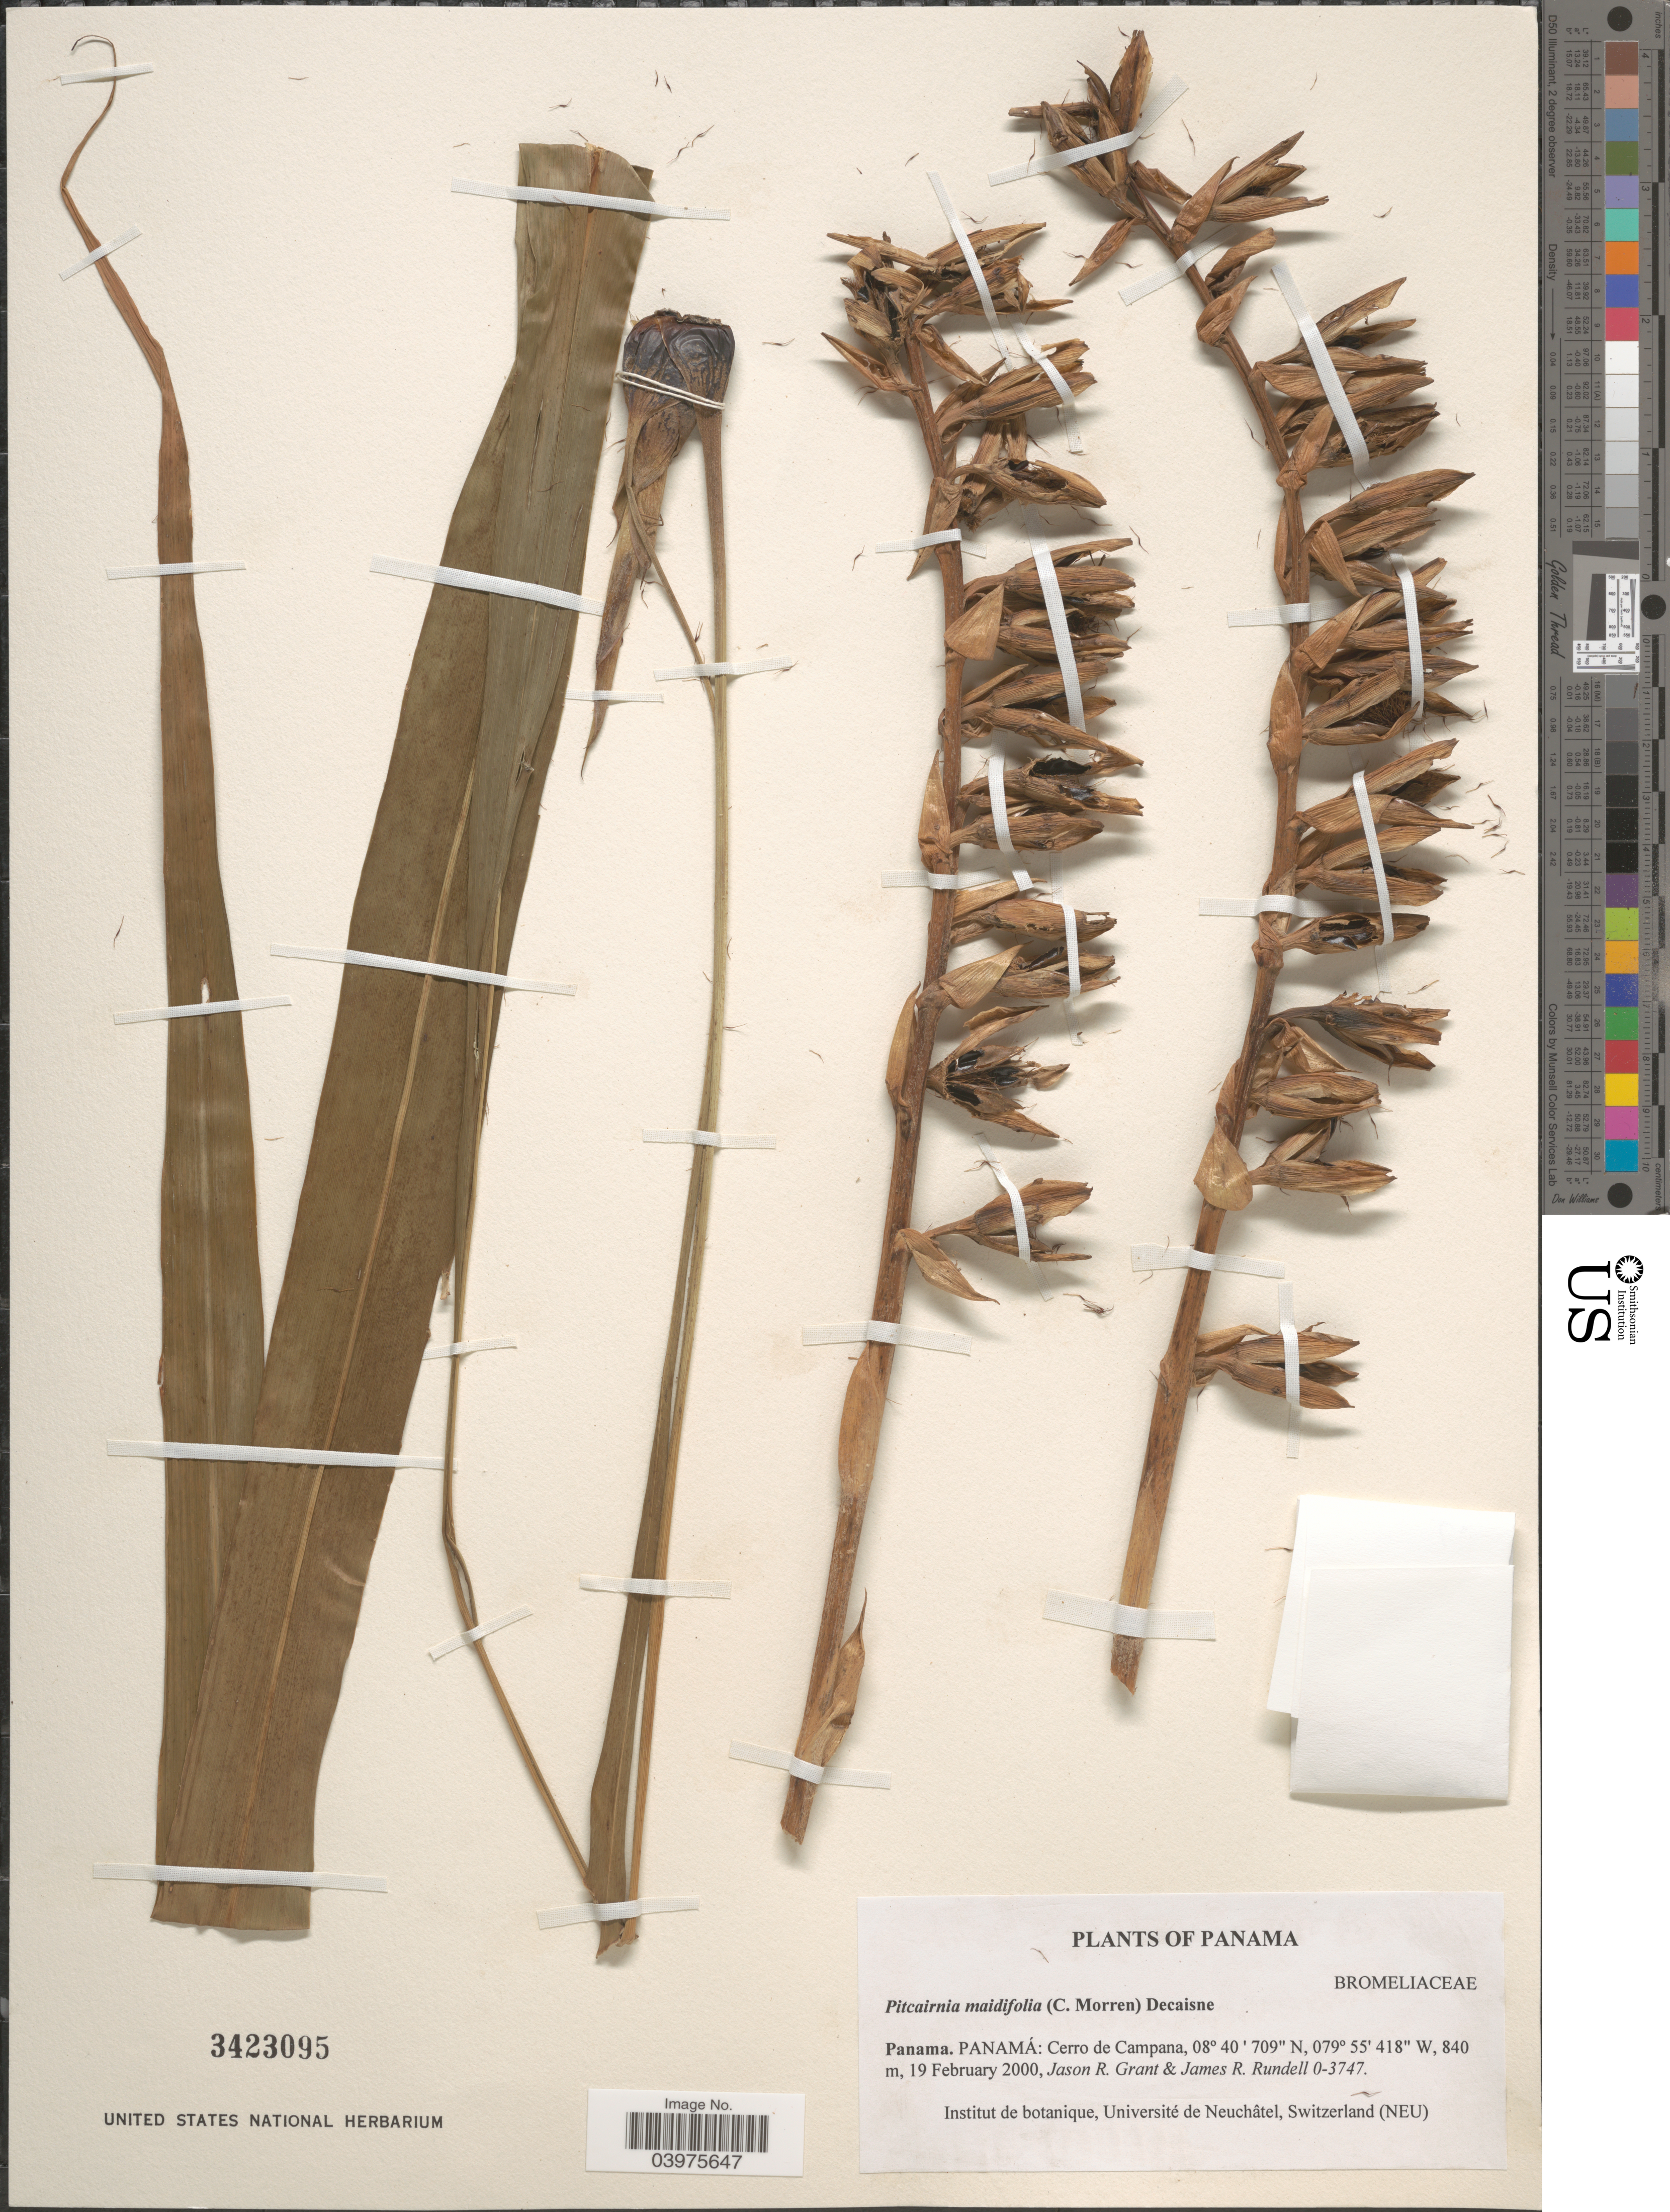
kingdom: Plantae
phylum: Tracheophyta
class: Liliopsida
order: Poales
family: Bromeliaceae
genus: Pitcairnia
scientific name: Pitcairnia maidifolia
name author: (C. Morren) Decne. ex Planch.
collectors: J. R. Grant & J. R. Rundell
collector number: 0-3747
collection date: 2000-02-19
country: Panama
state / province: Panamá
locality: Cerro de Campana.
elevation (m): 840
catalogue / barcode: US 3423095